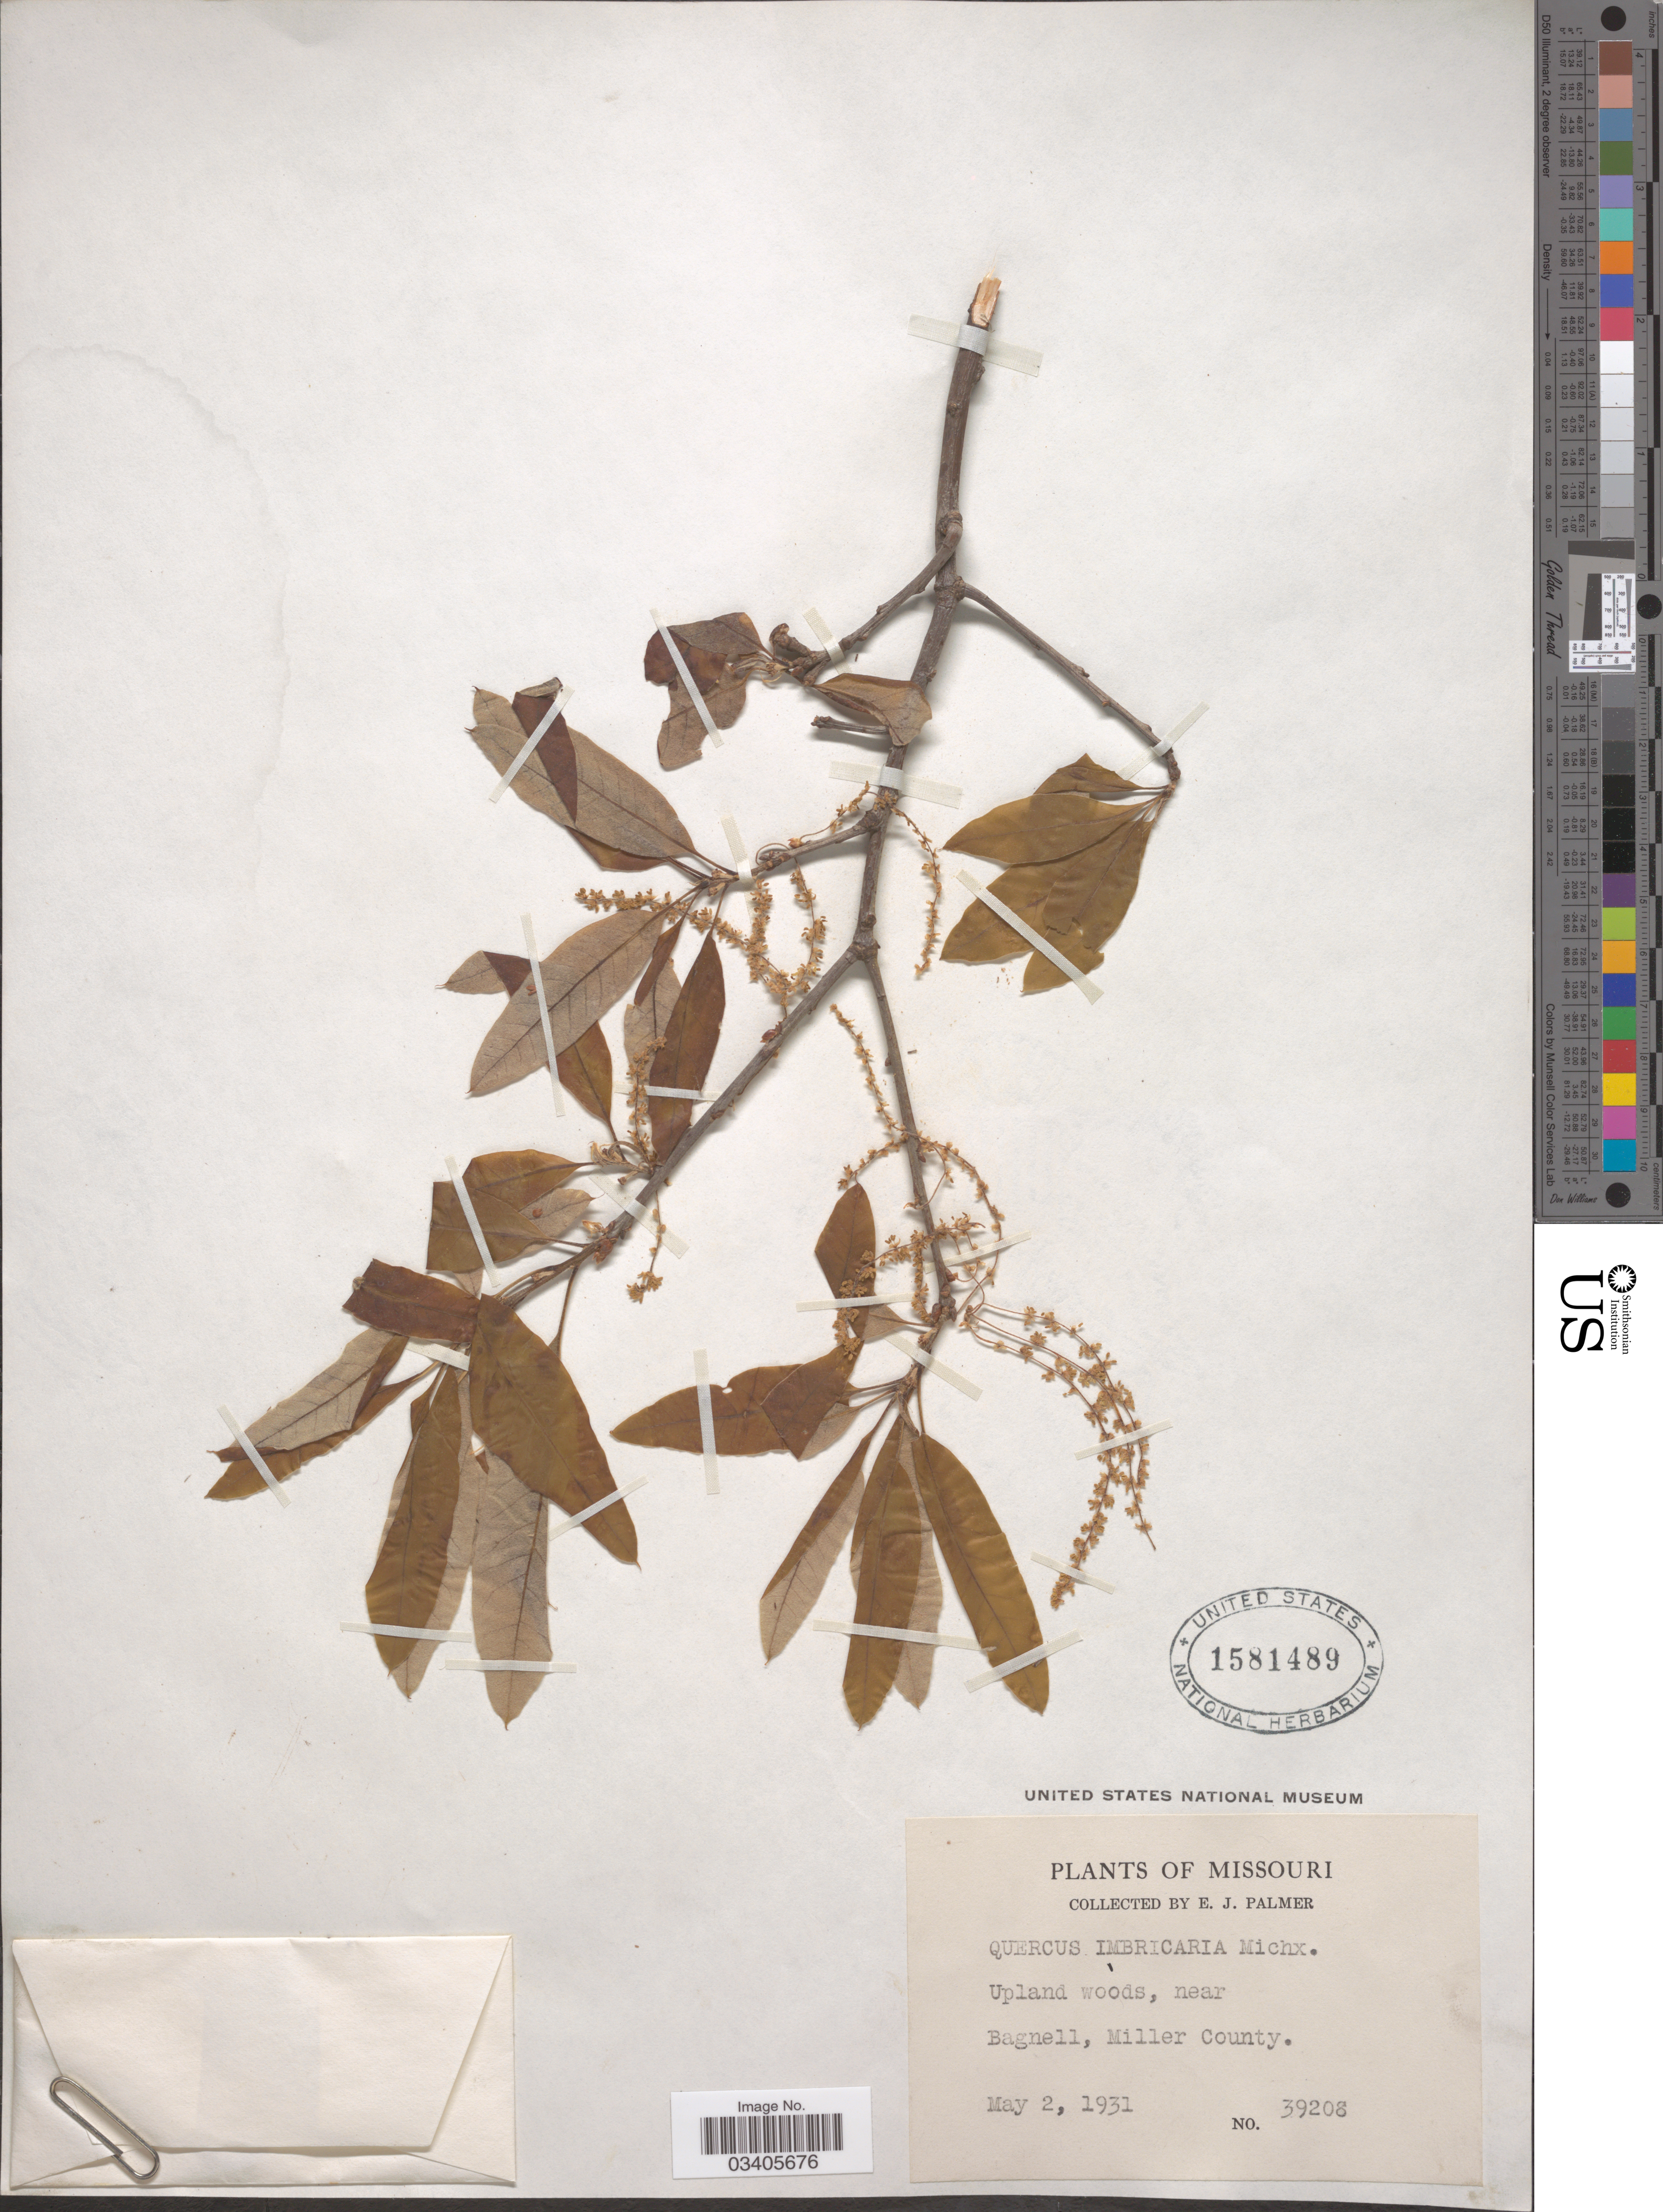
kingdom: Plantae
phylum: Tracheophyta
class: Magnoliopsida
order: Fagales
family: Fagaceae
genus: Quercus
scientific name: Quercus imbricaria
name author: Michx.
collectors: E. J. Palmer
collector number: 39208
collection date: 1931-05-02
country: United States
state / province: Missouri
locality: Near Bagnell, Miller County.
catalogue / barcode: US 1581489